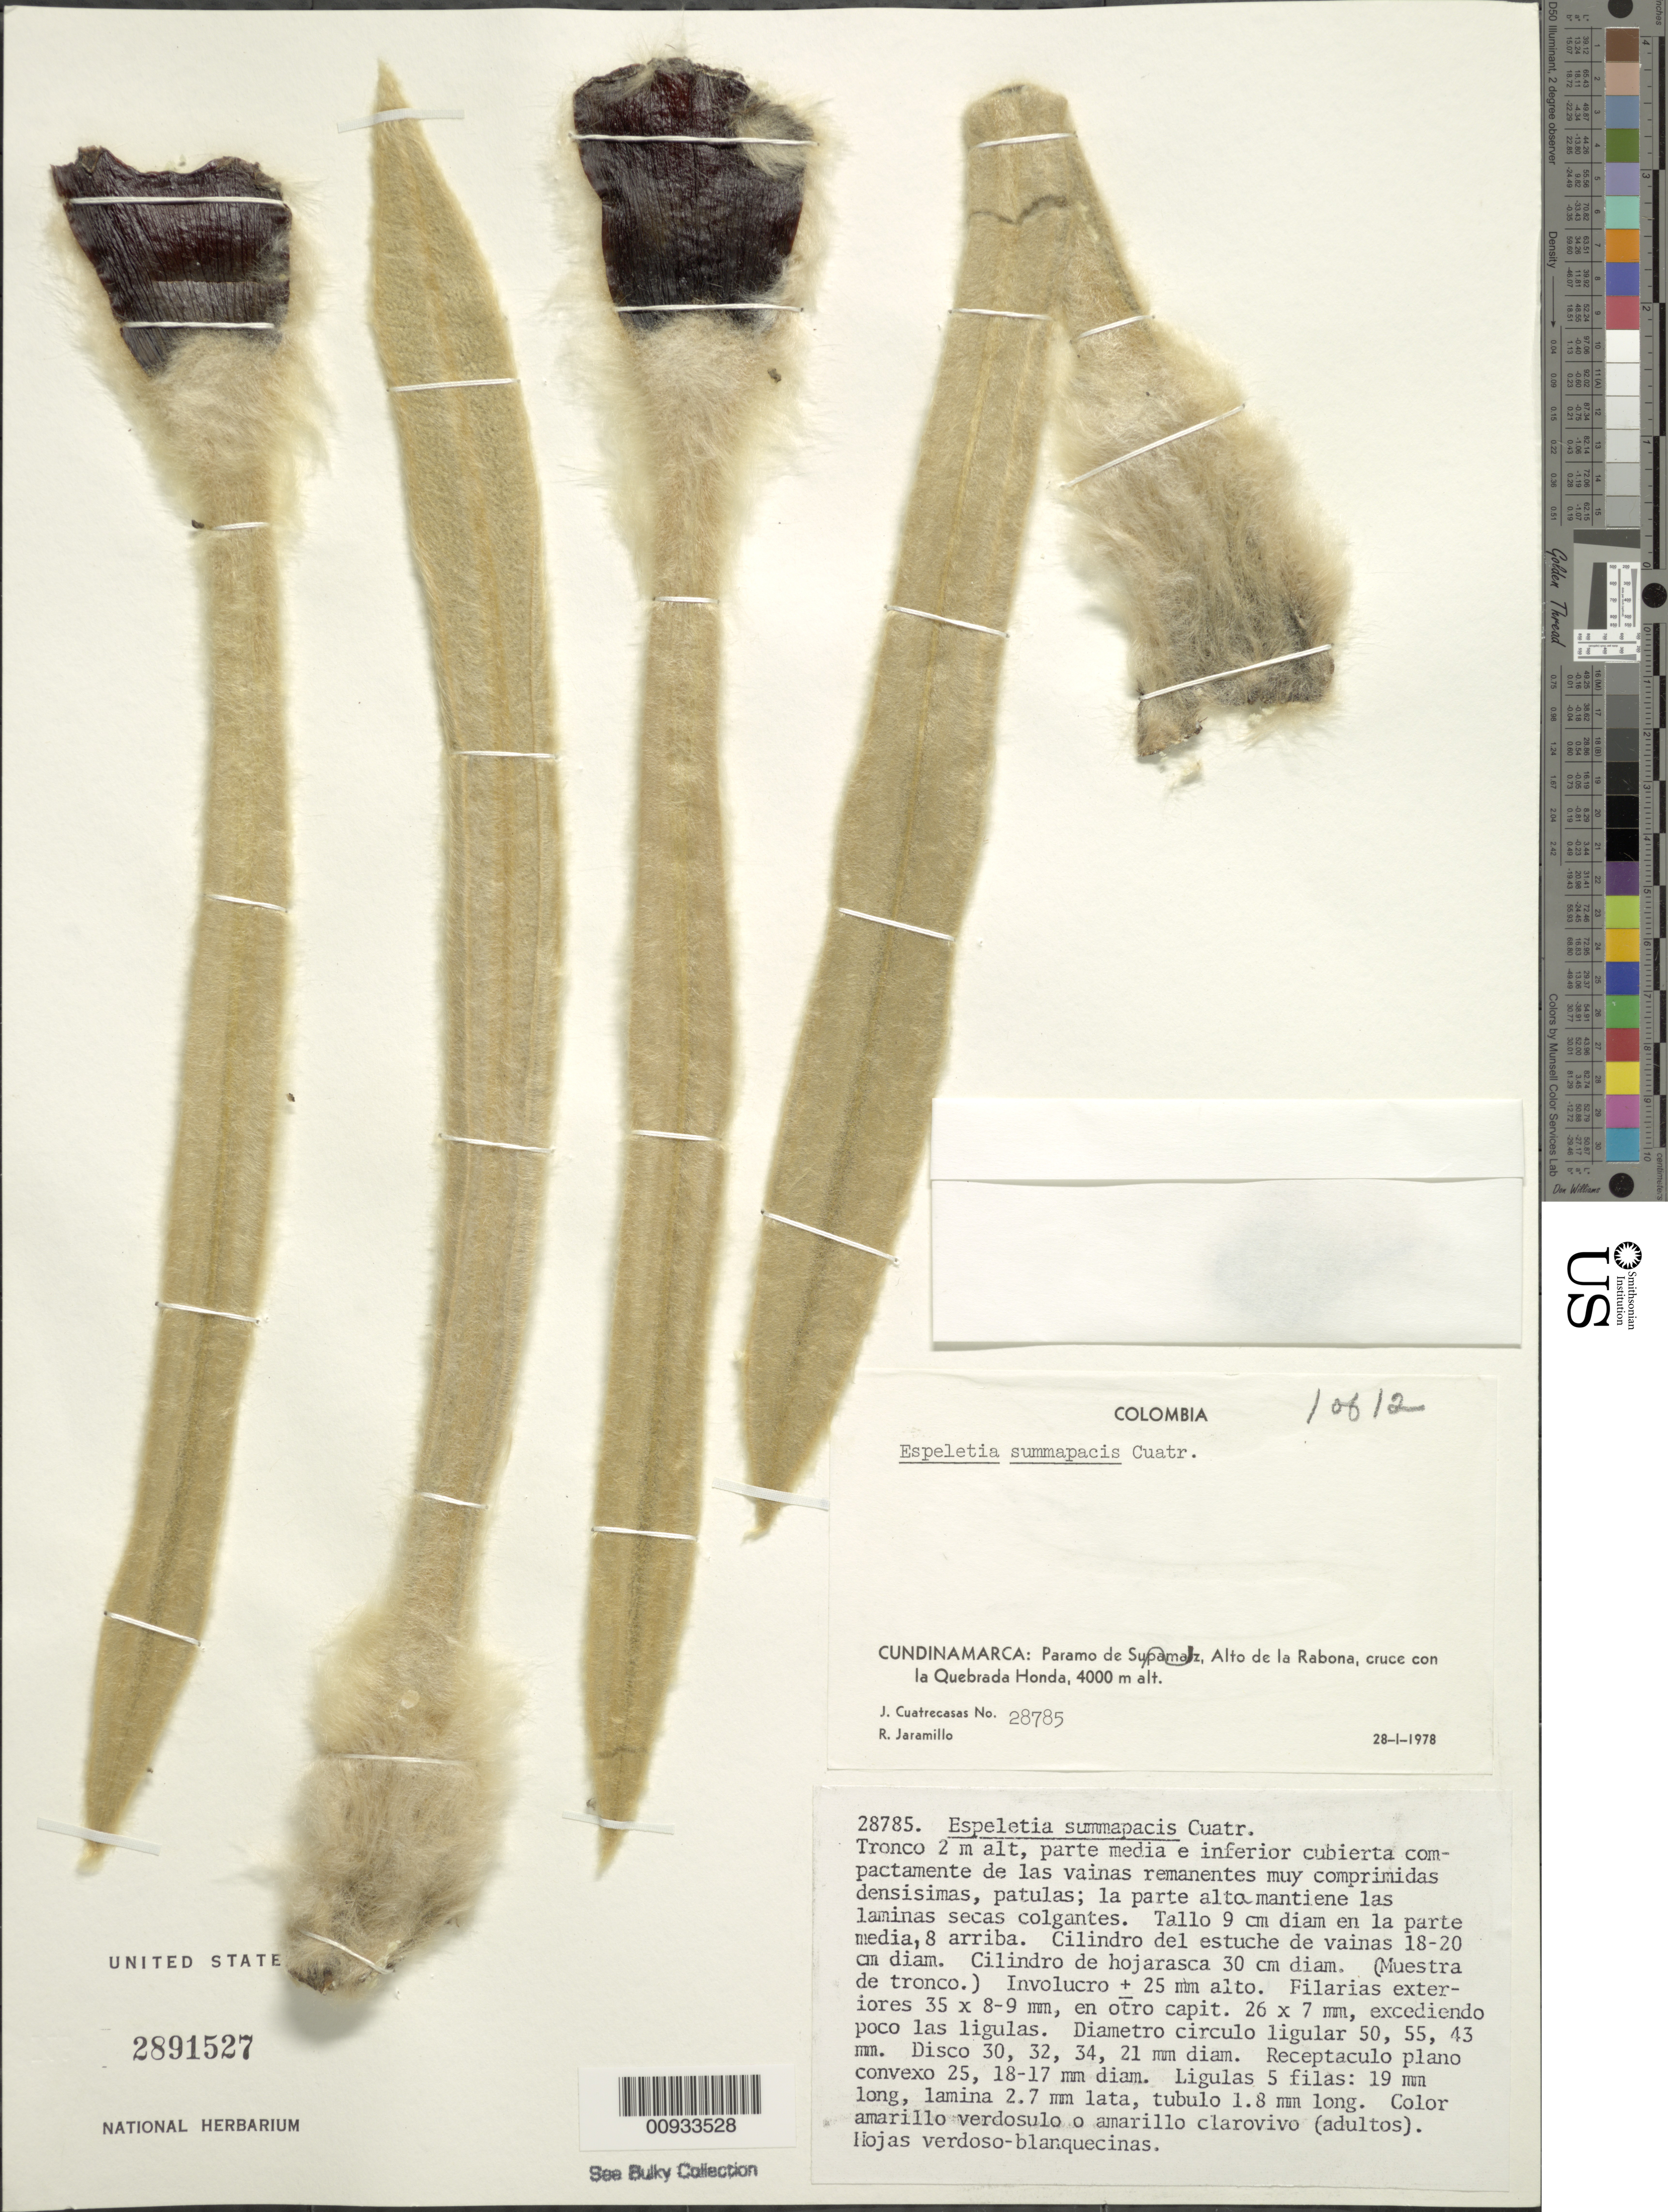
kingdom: Plantae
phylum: Tracheophyta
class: Magnoliopsida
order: Asterales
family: Asteraceae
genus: Espeletia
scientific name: Espeletia summapacis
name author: Cuatrec.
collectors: J. Cuatrecasas & R. Jaramillo M.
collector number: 28785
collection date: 1978-01-28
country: Colombia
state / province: Cundinamarca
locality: Páramo de Sumapáz. Alto de la Rabona, cruce con la Quebrada Honda.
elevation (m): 4000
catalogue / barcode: US 2891527